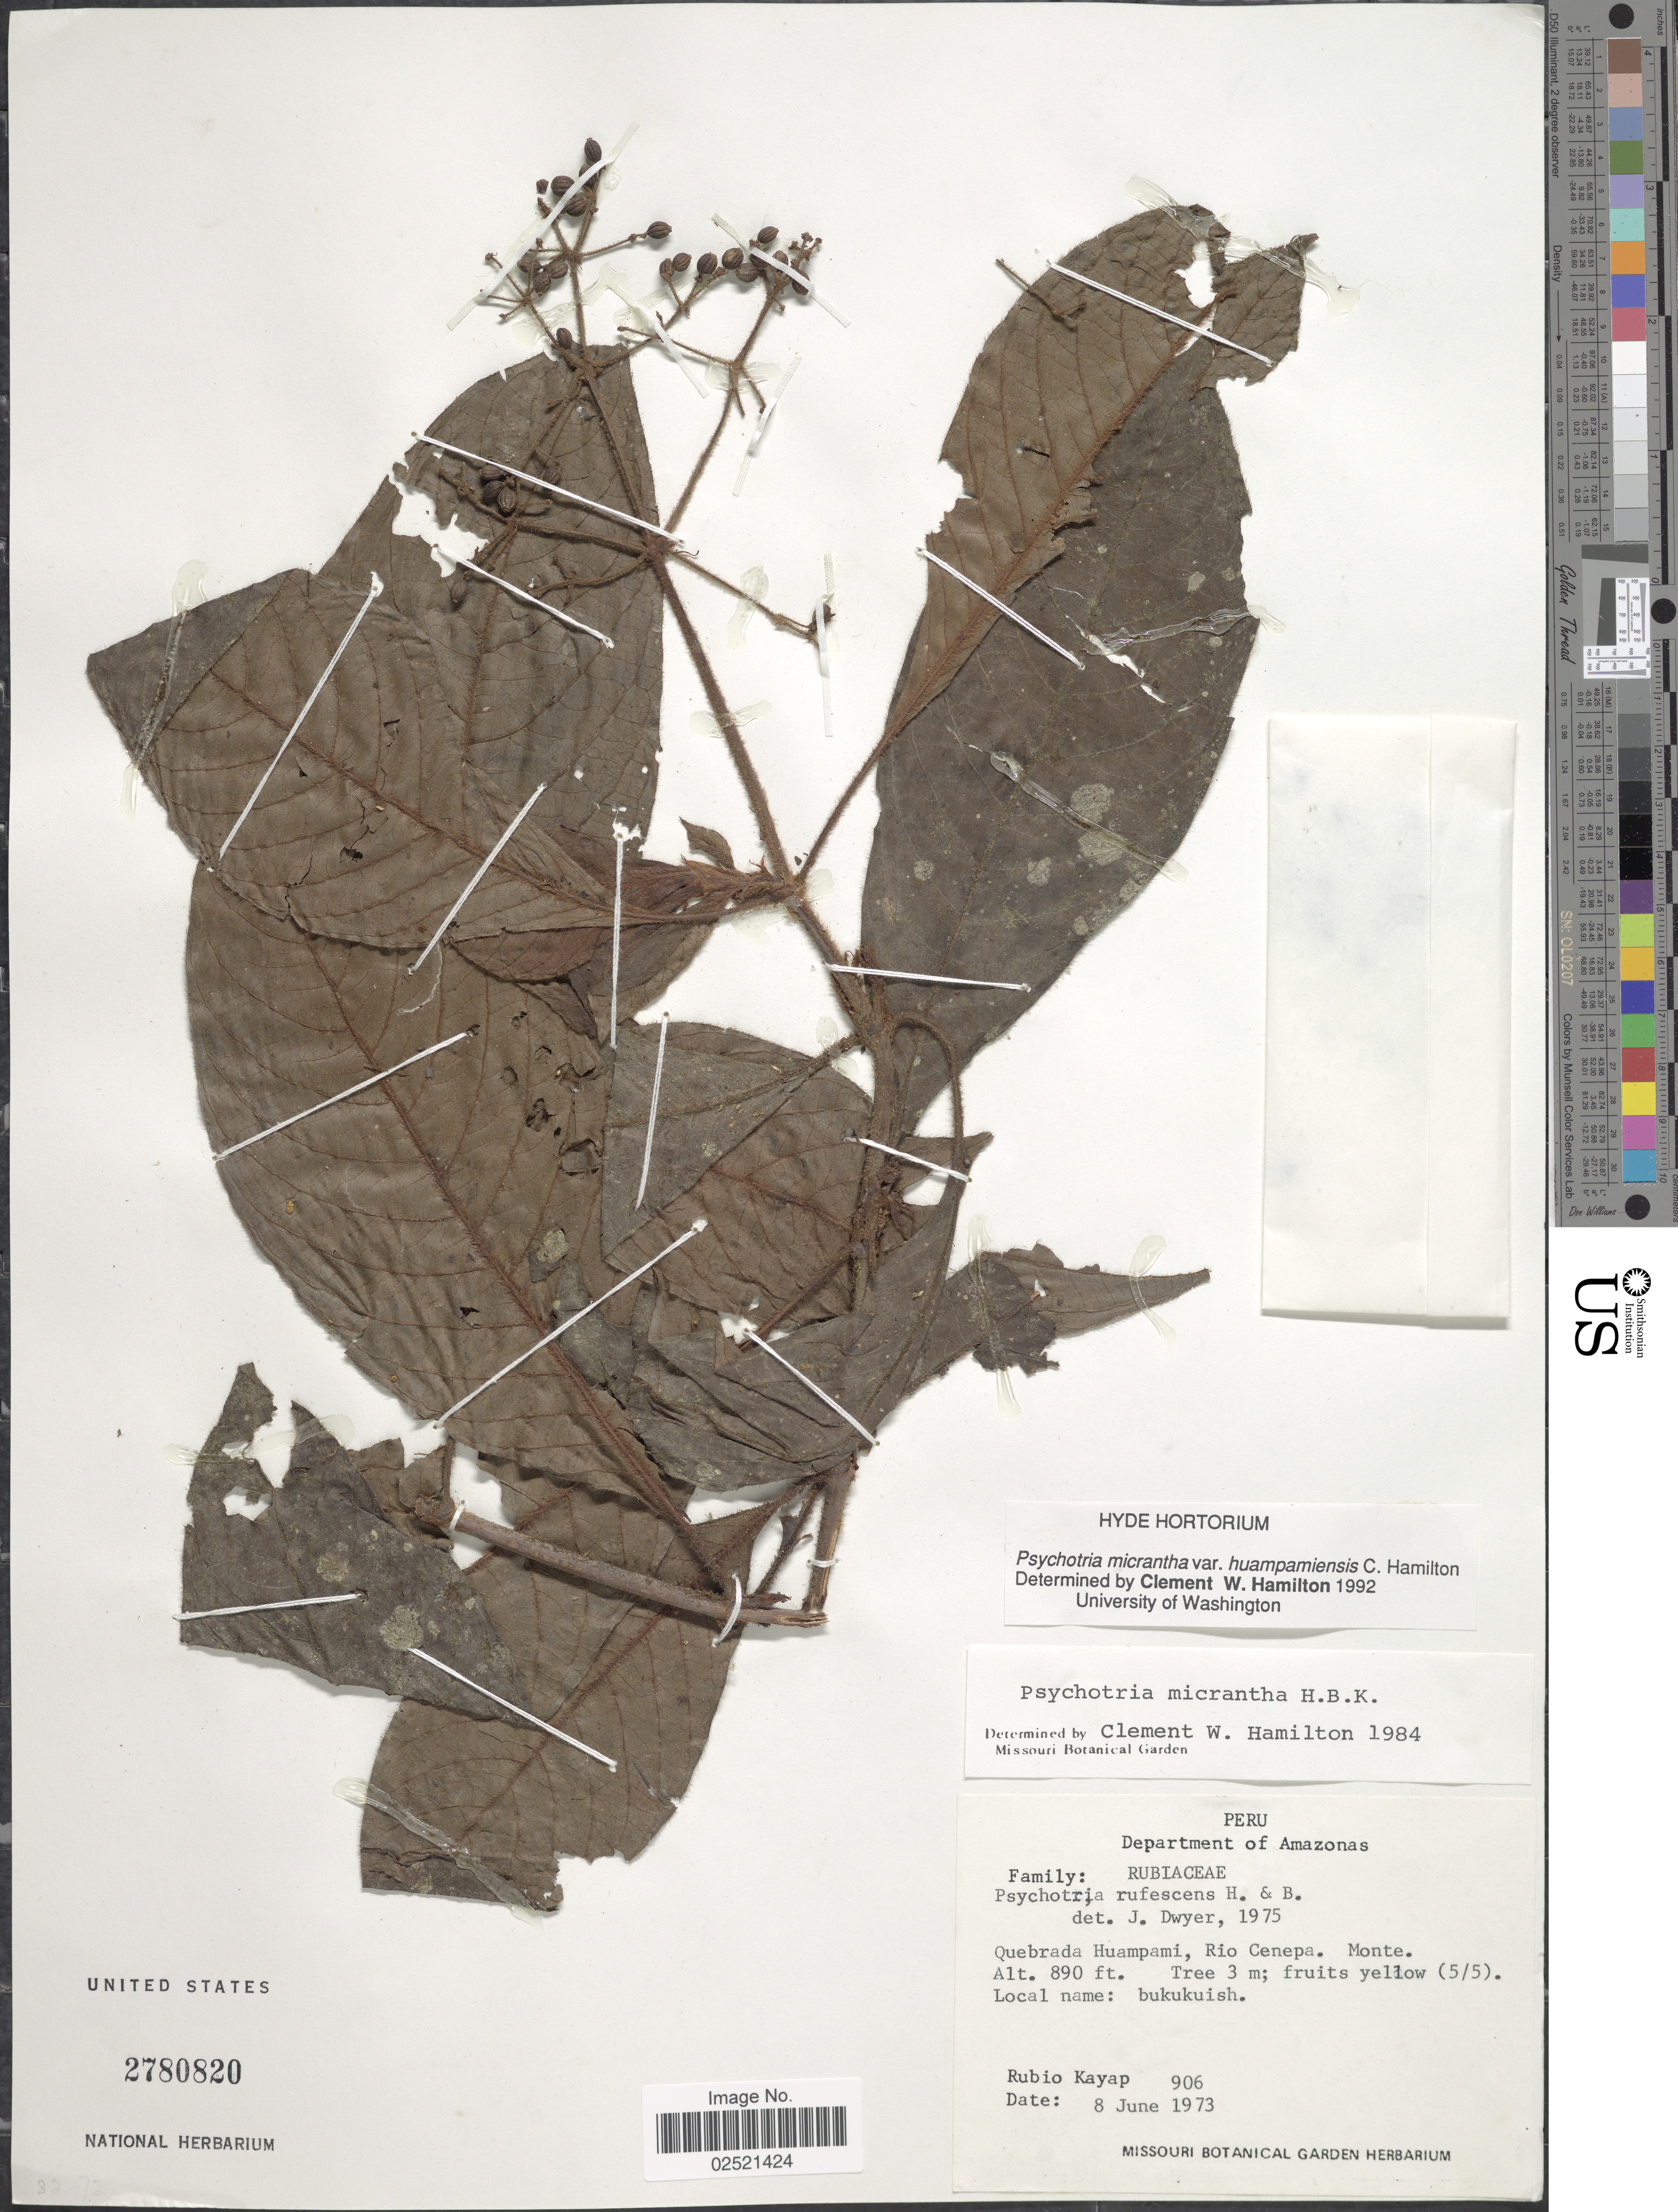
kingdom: Plantae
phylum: Tracheophyta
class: Magnoliopsida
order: Gentianales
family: Rubiaceae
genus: Psychotria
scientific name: Psychotria micrantha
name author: Kunth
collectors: R. Kayap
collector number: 906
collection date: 1973-06-08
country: Peru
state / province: Amazonas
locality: Quebrada Huampami, Rio Cenepa, Monte.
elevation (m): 271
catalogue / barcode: US 2780820